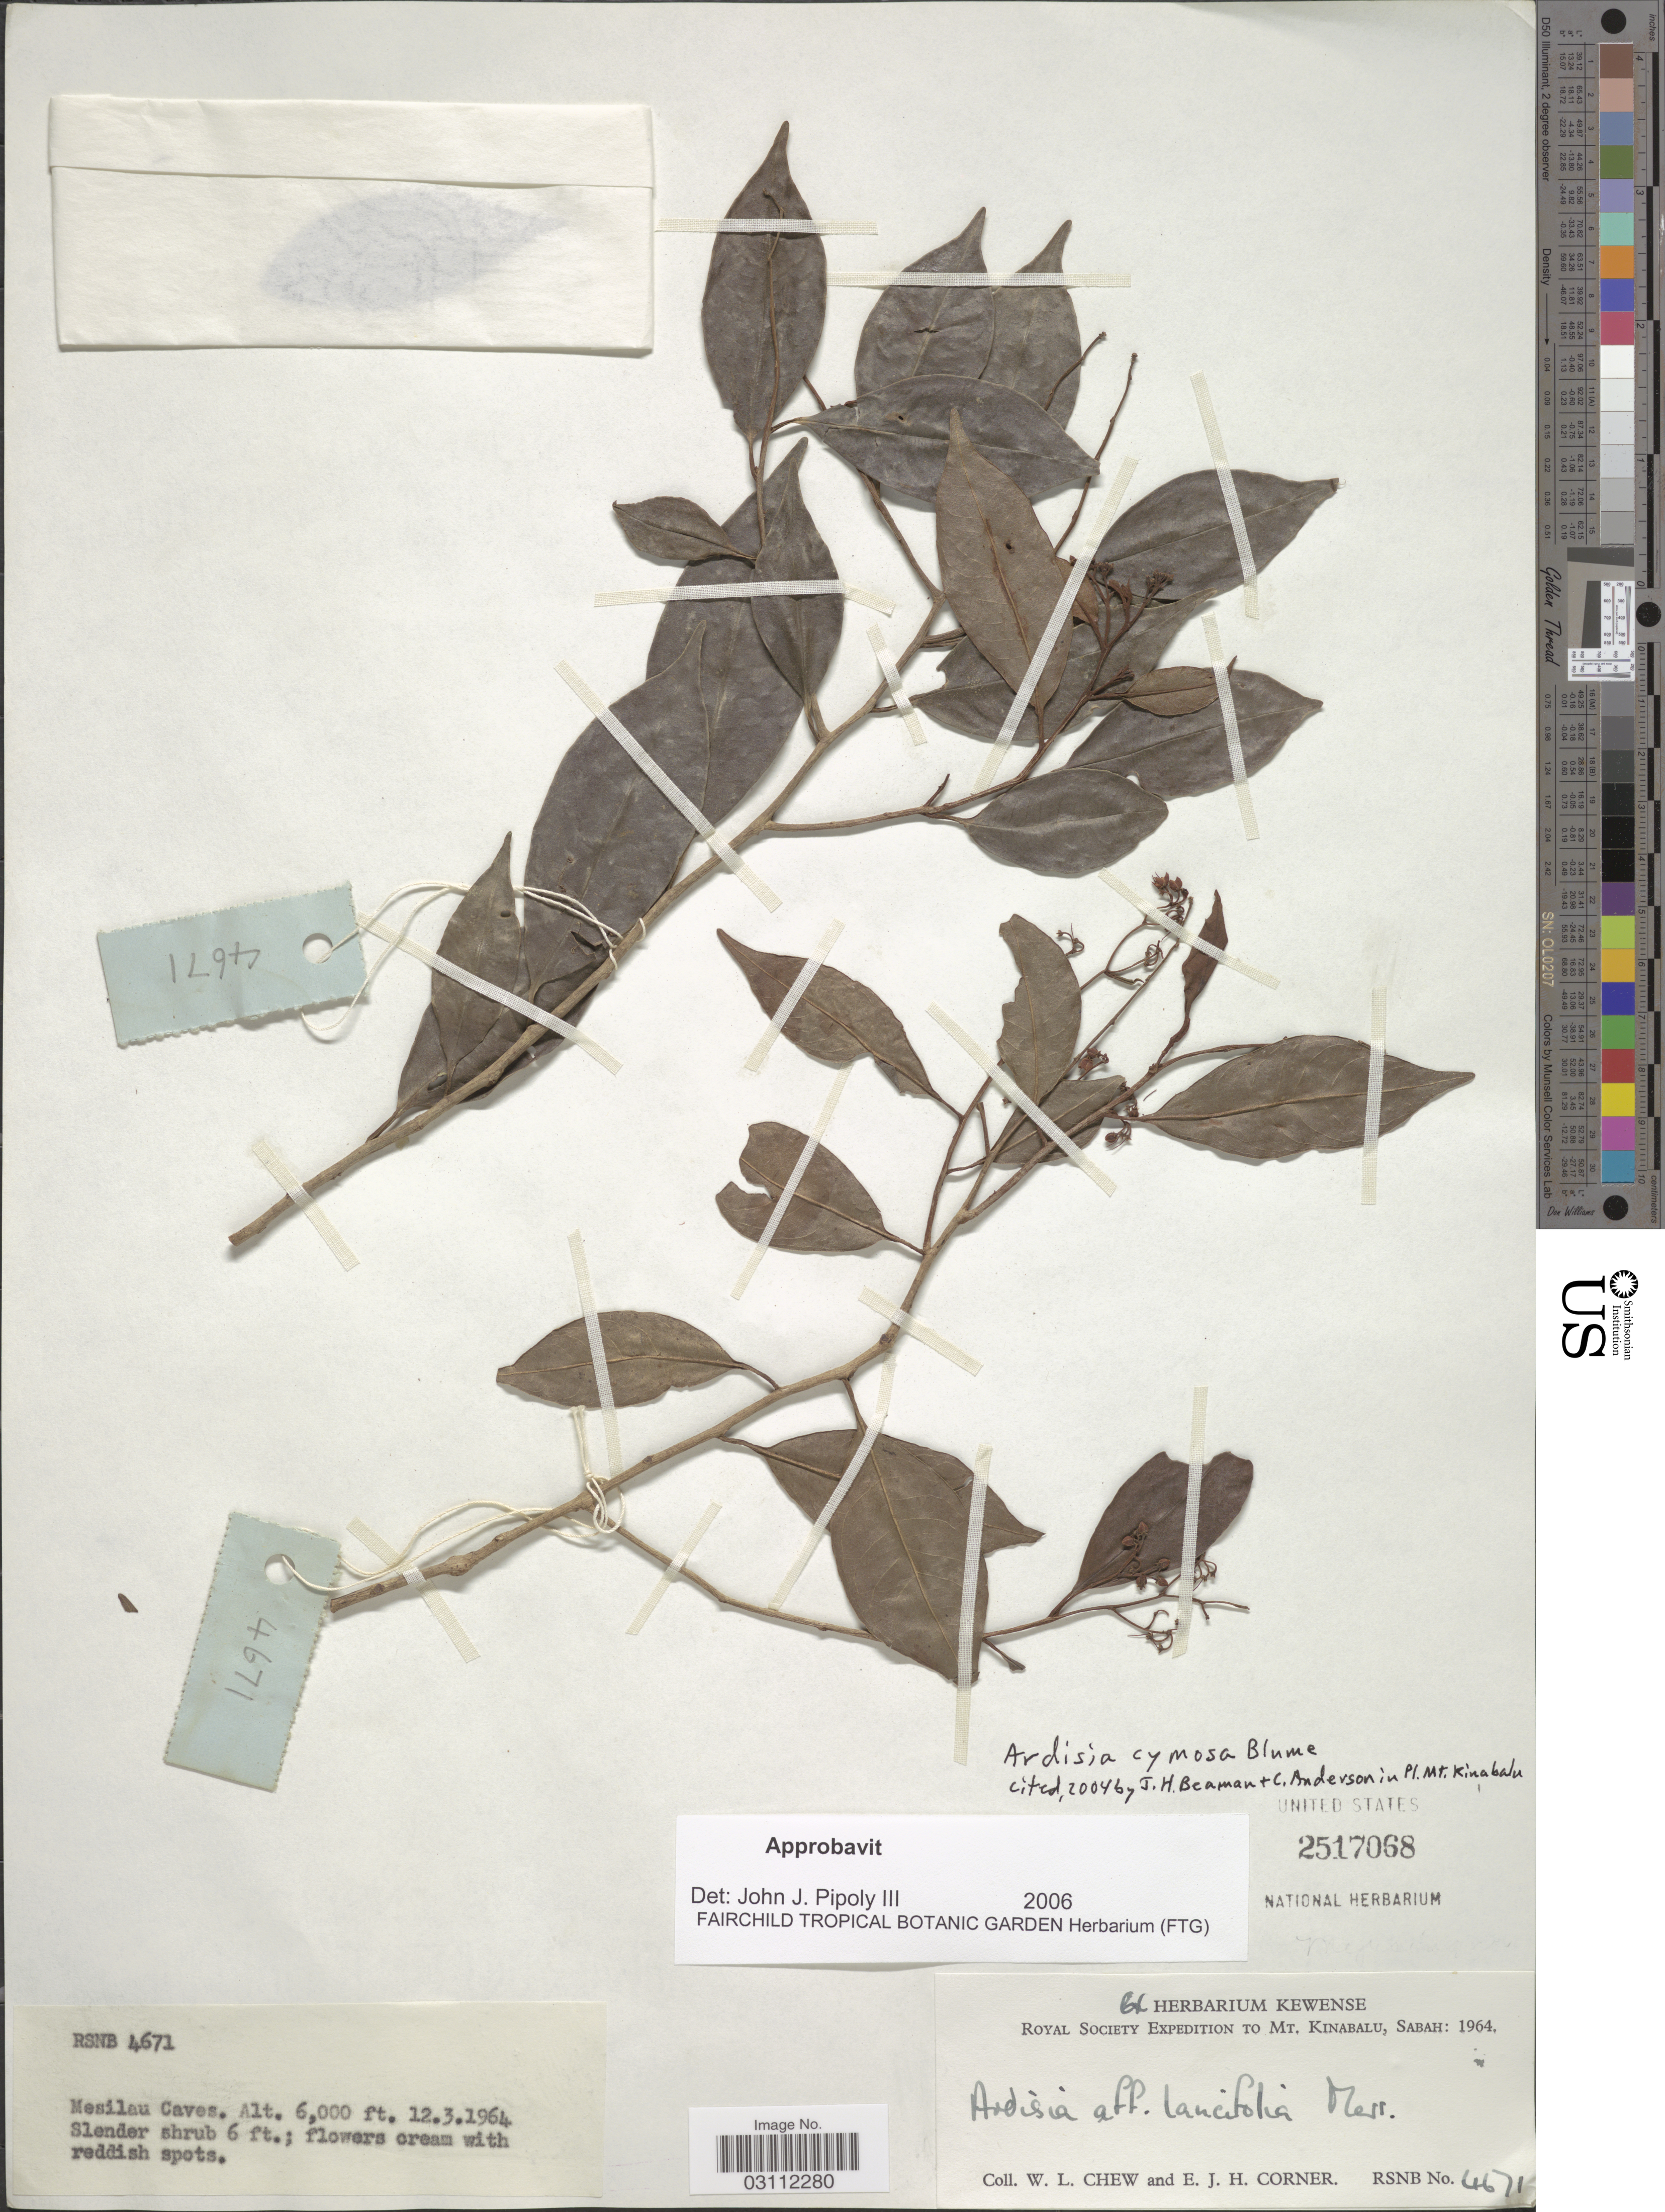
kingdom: Plantae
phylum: Tracheophyta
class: Magnoliopsida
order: Ericales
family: Primulaceae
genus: Ardisia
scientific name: Ardisia cymosa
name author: Blume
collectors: W. Chew & E. Corner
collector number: RSNB4671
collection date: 1964-03-12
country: Malaysia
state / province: Sabah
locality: Mt. Kinabalu, Sabah. Mesilau Caves.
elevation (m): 1829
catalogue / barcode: US 2517068